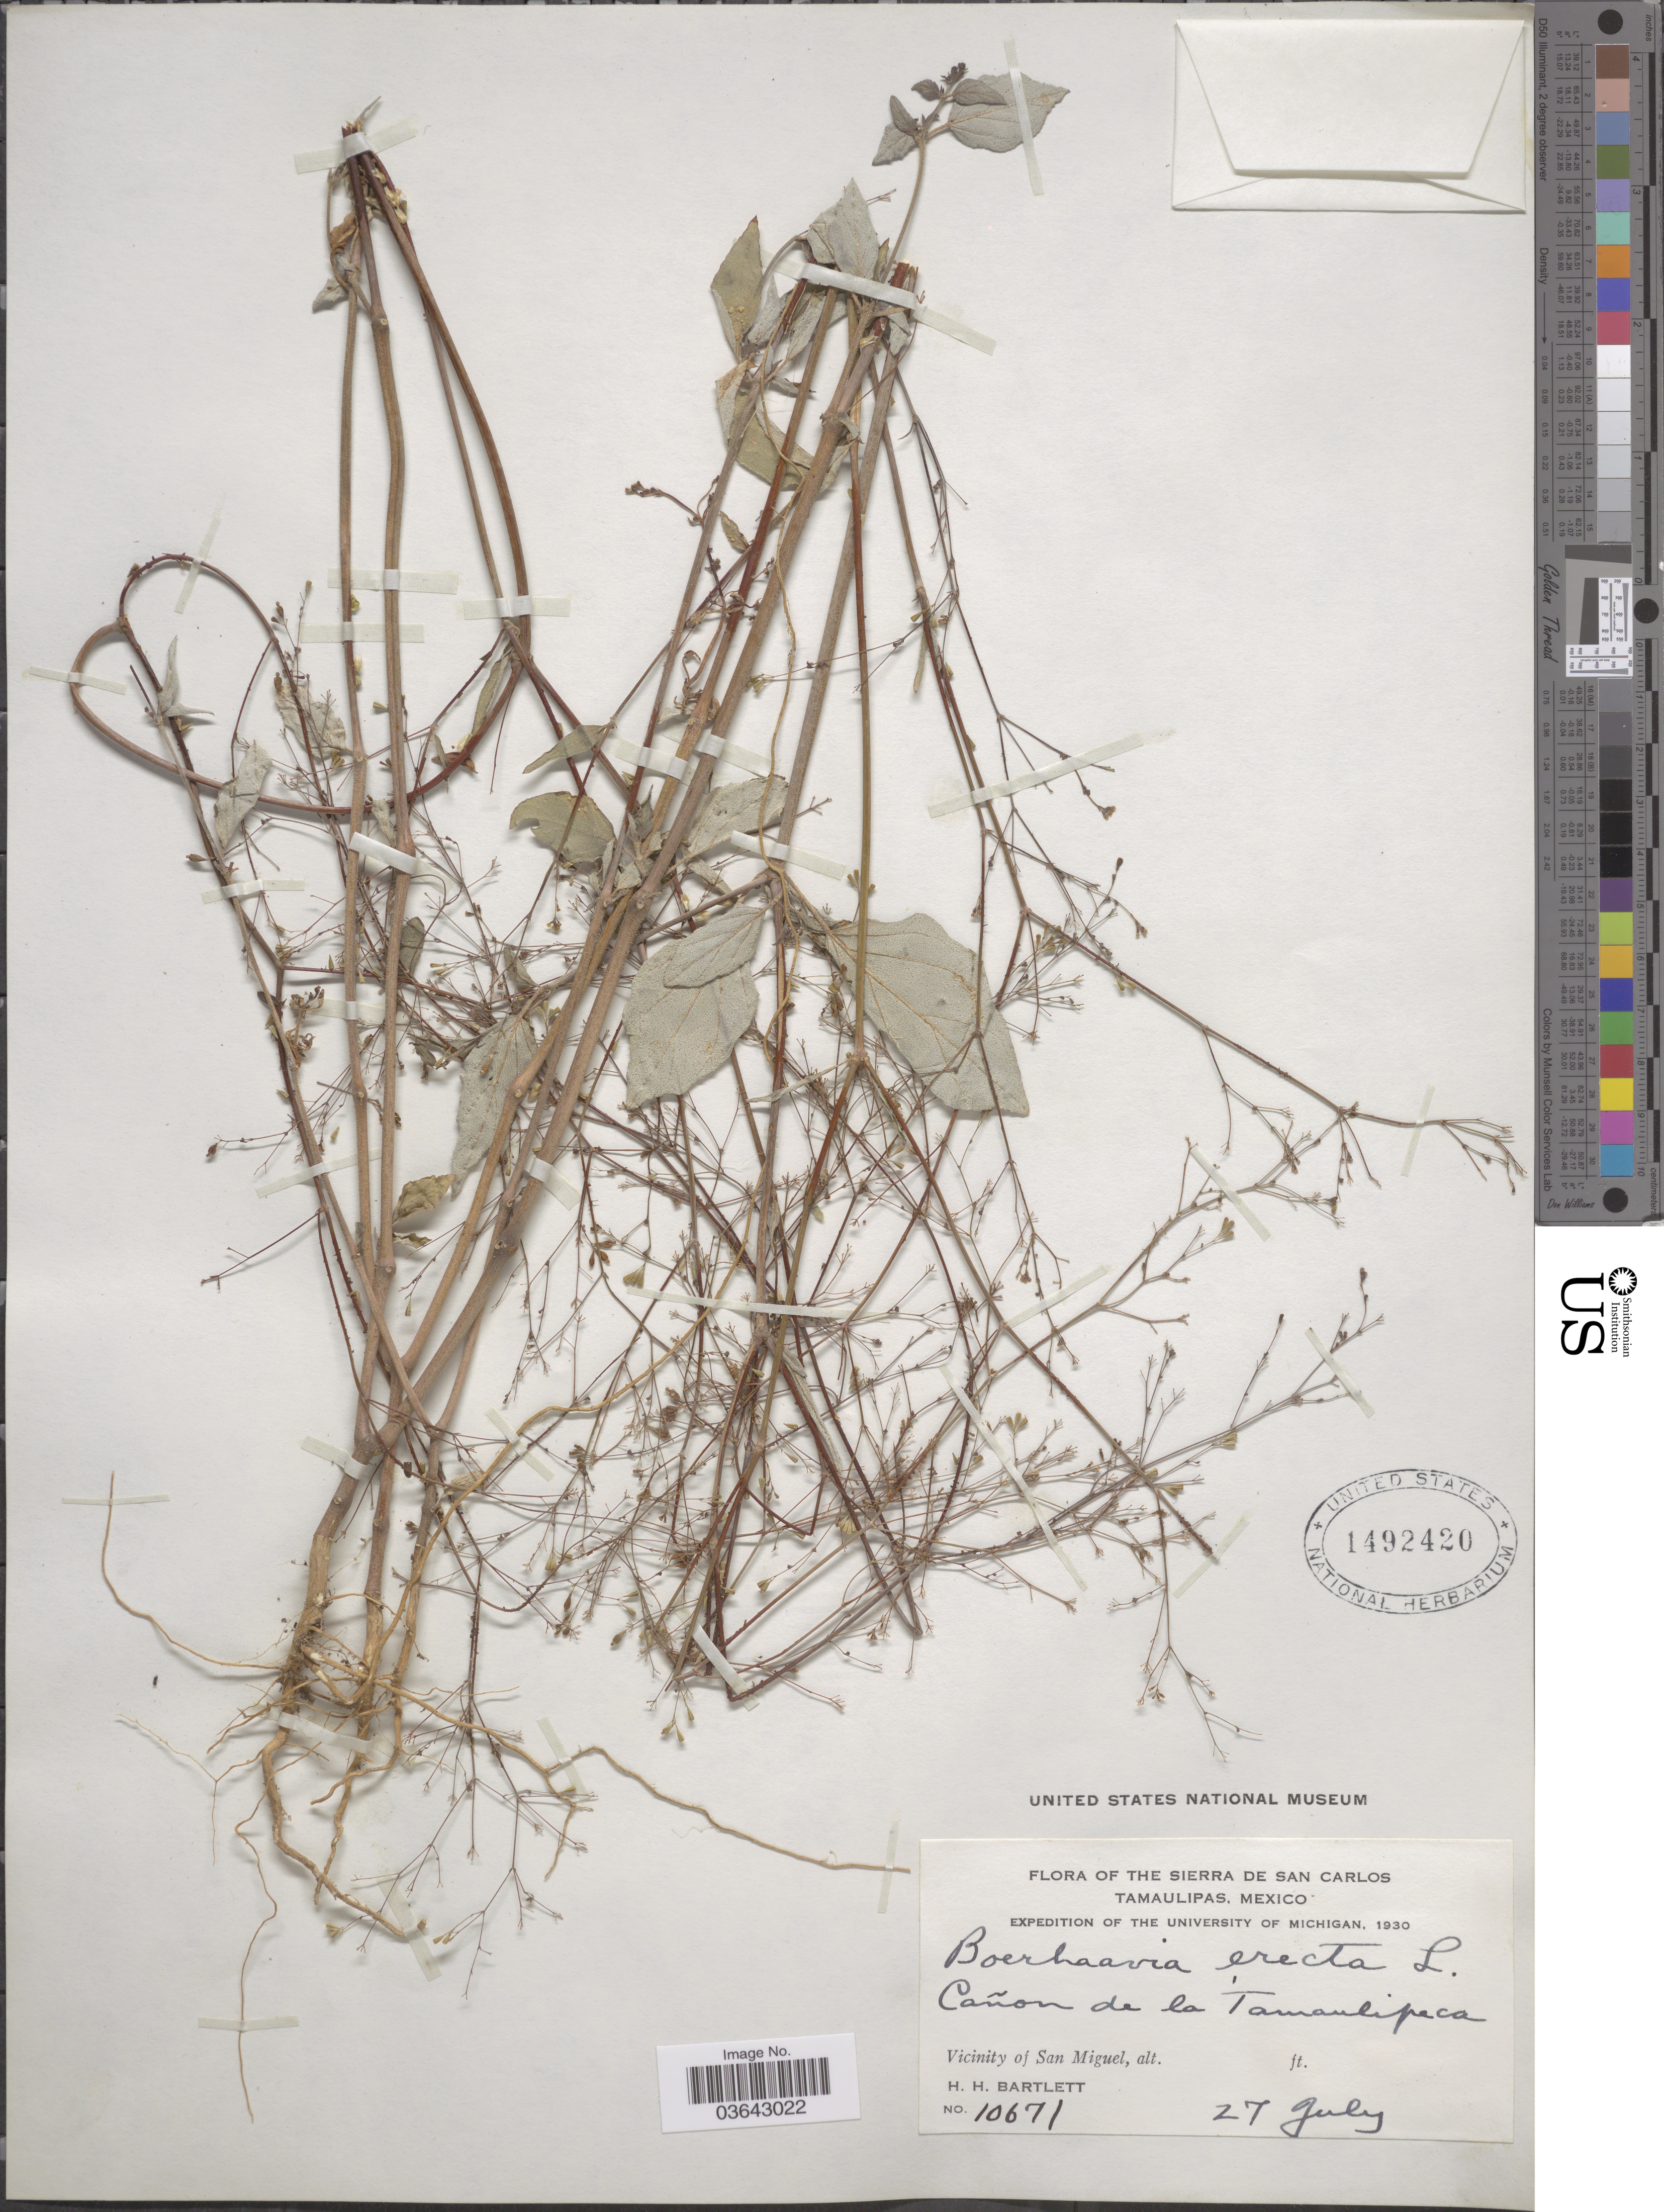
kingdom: Plantae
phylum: Tracheophyta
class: Magnoliopsida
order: Caryophyllales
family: Nyctaginaceae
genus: Boerhavia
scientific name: Boerhavia erecta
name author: L.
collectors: H. H. Bartlett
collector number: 10671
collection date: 1930-07-27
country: Mexico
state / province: Tamaulipas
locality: The Sierra de San Carlos. Cañon de la Tamaulipaca. Vicinity of San Miguel.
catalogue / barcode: US 1492420